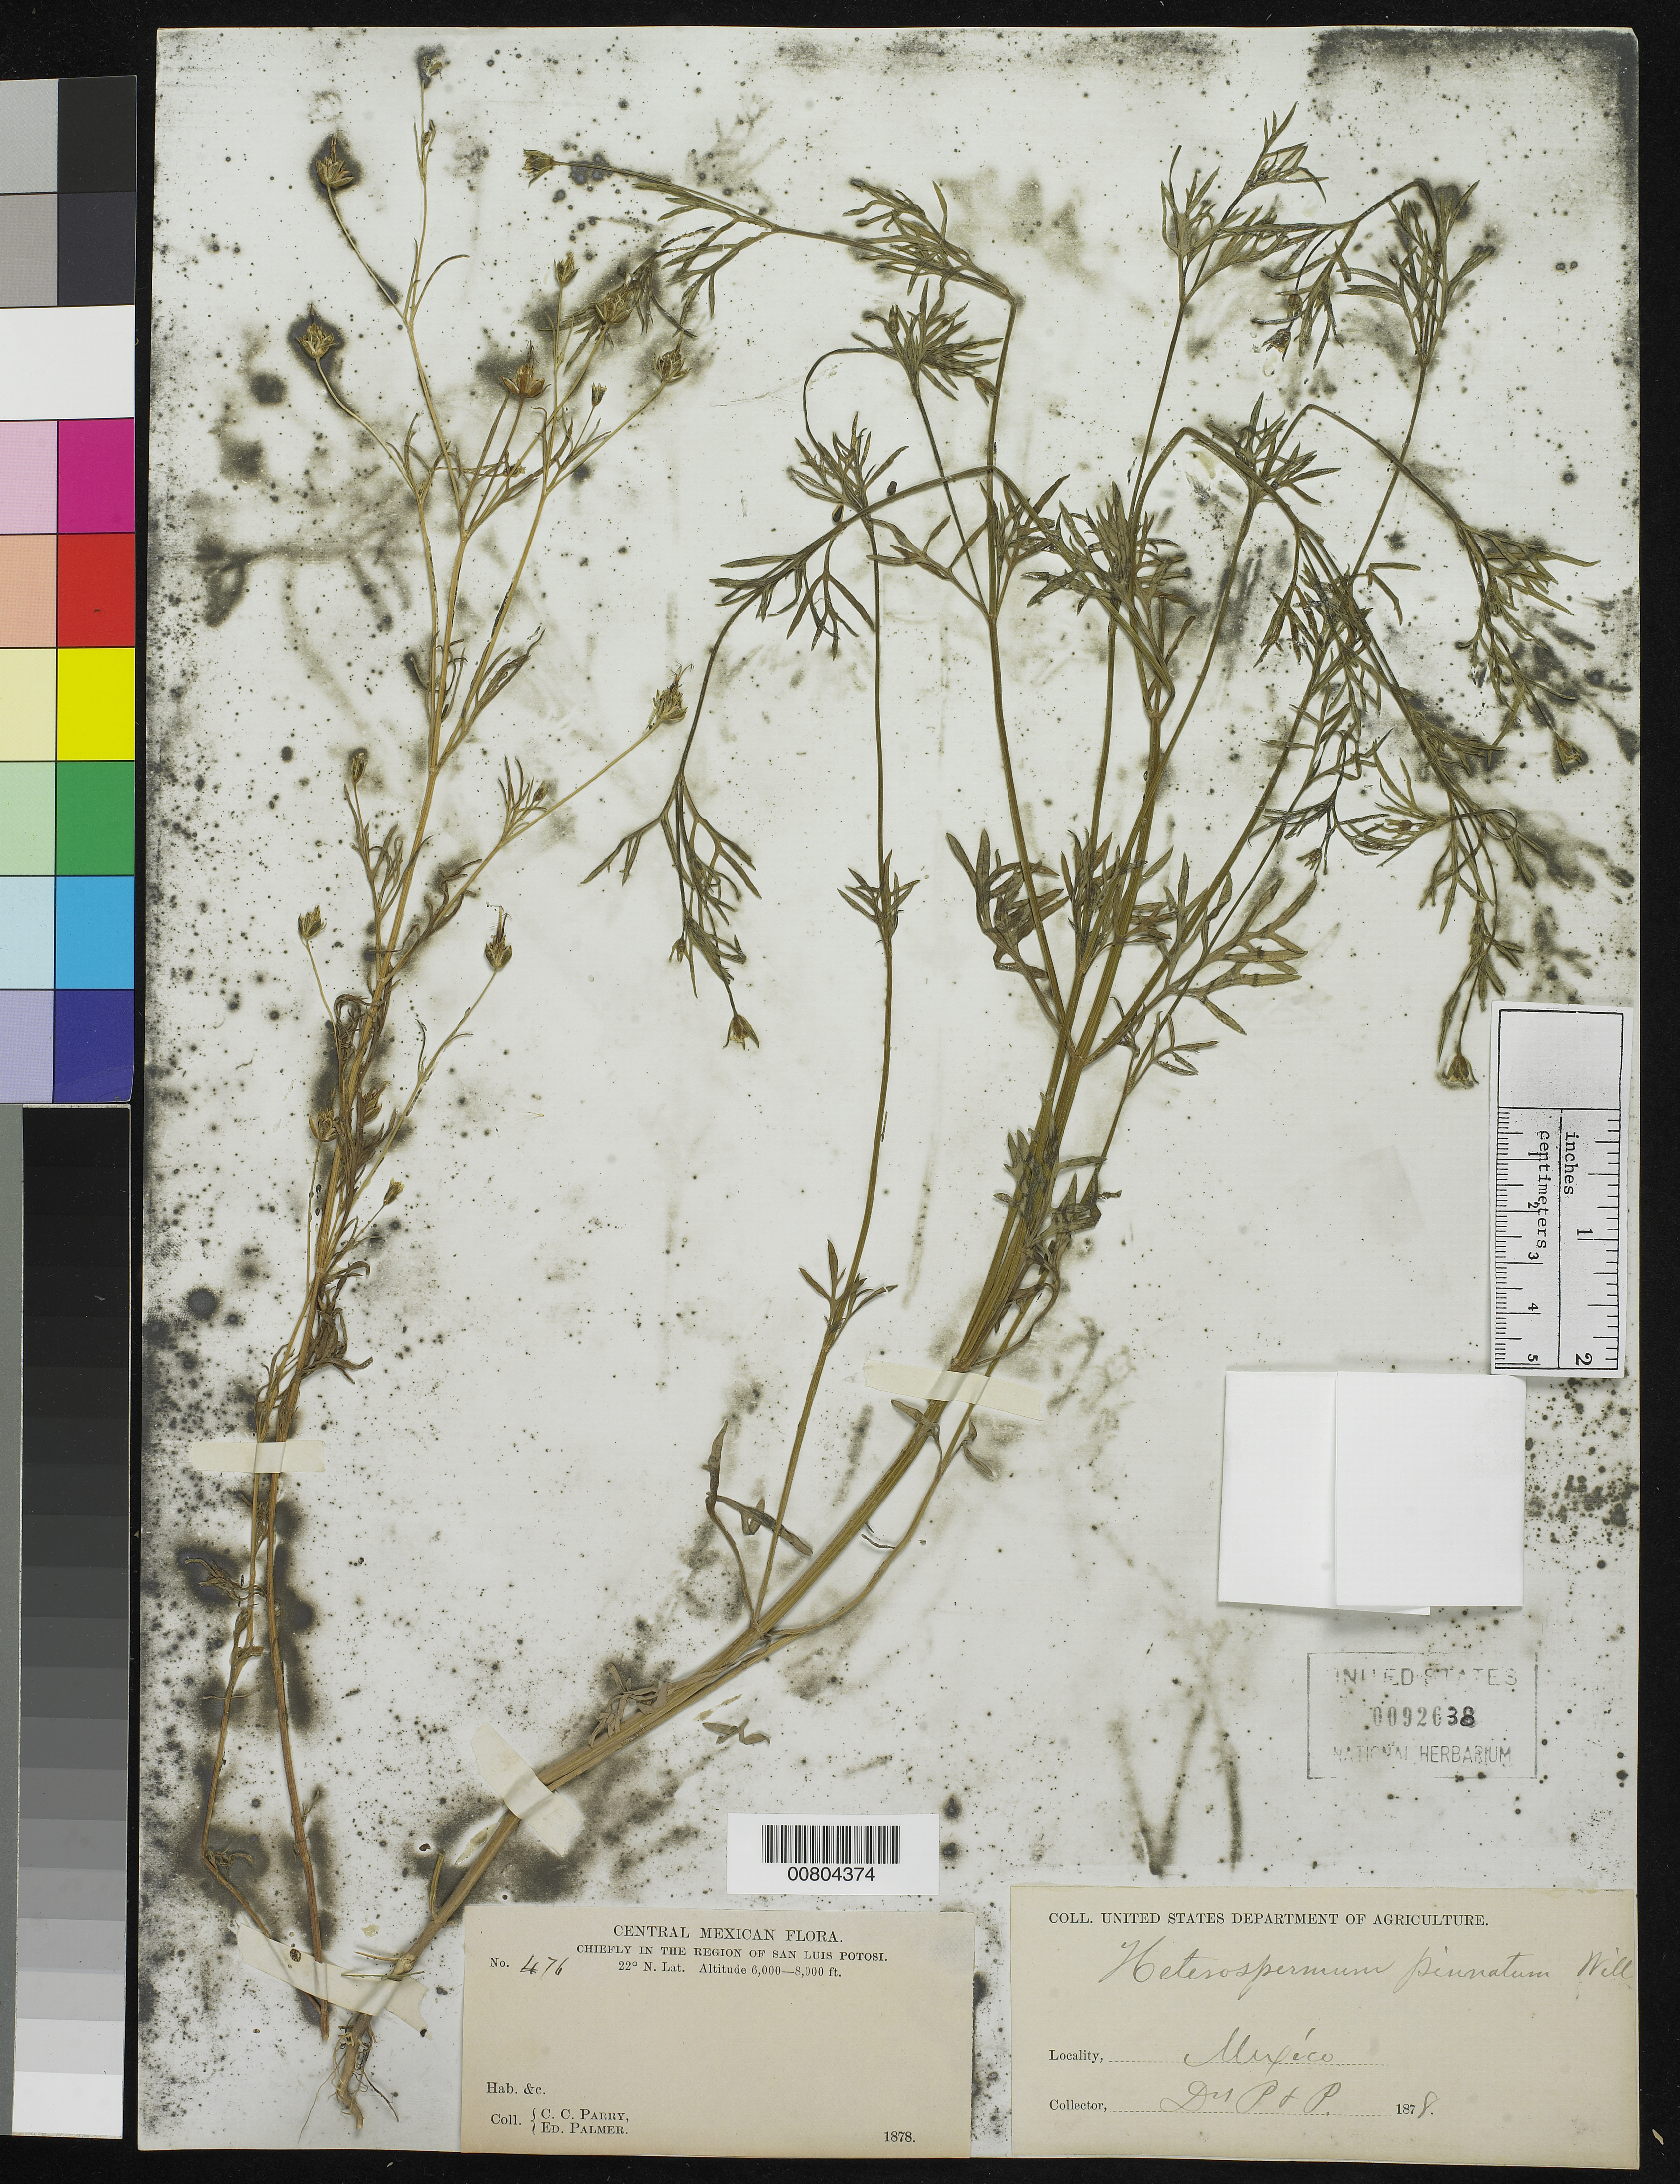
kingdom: Plantae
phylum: Tracheophyta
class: Magnoliopsida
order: Asterales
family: Asteraceae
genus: Heterosperma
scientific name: Heterosperma pinnatum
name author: Cav.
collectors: C. C. Parry & E. Palmer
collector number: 476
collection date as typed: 1878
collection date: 1878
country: Mexico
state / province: San Luis Potosí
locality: Chiefly in the region of San Luis Potosí.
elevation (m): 1829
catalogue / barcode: US 92638